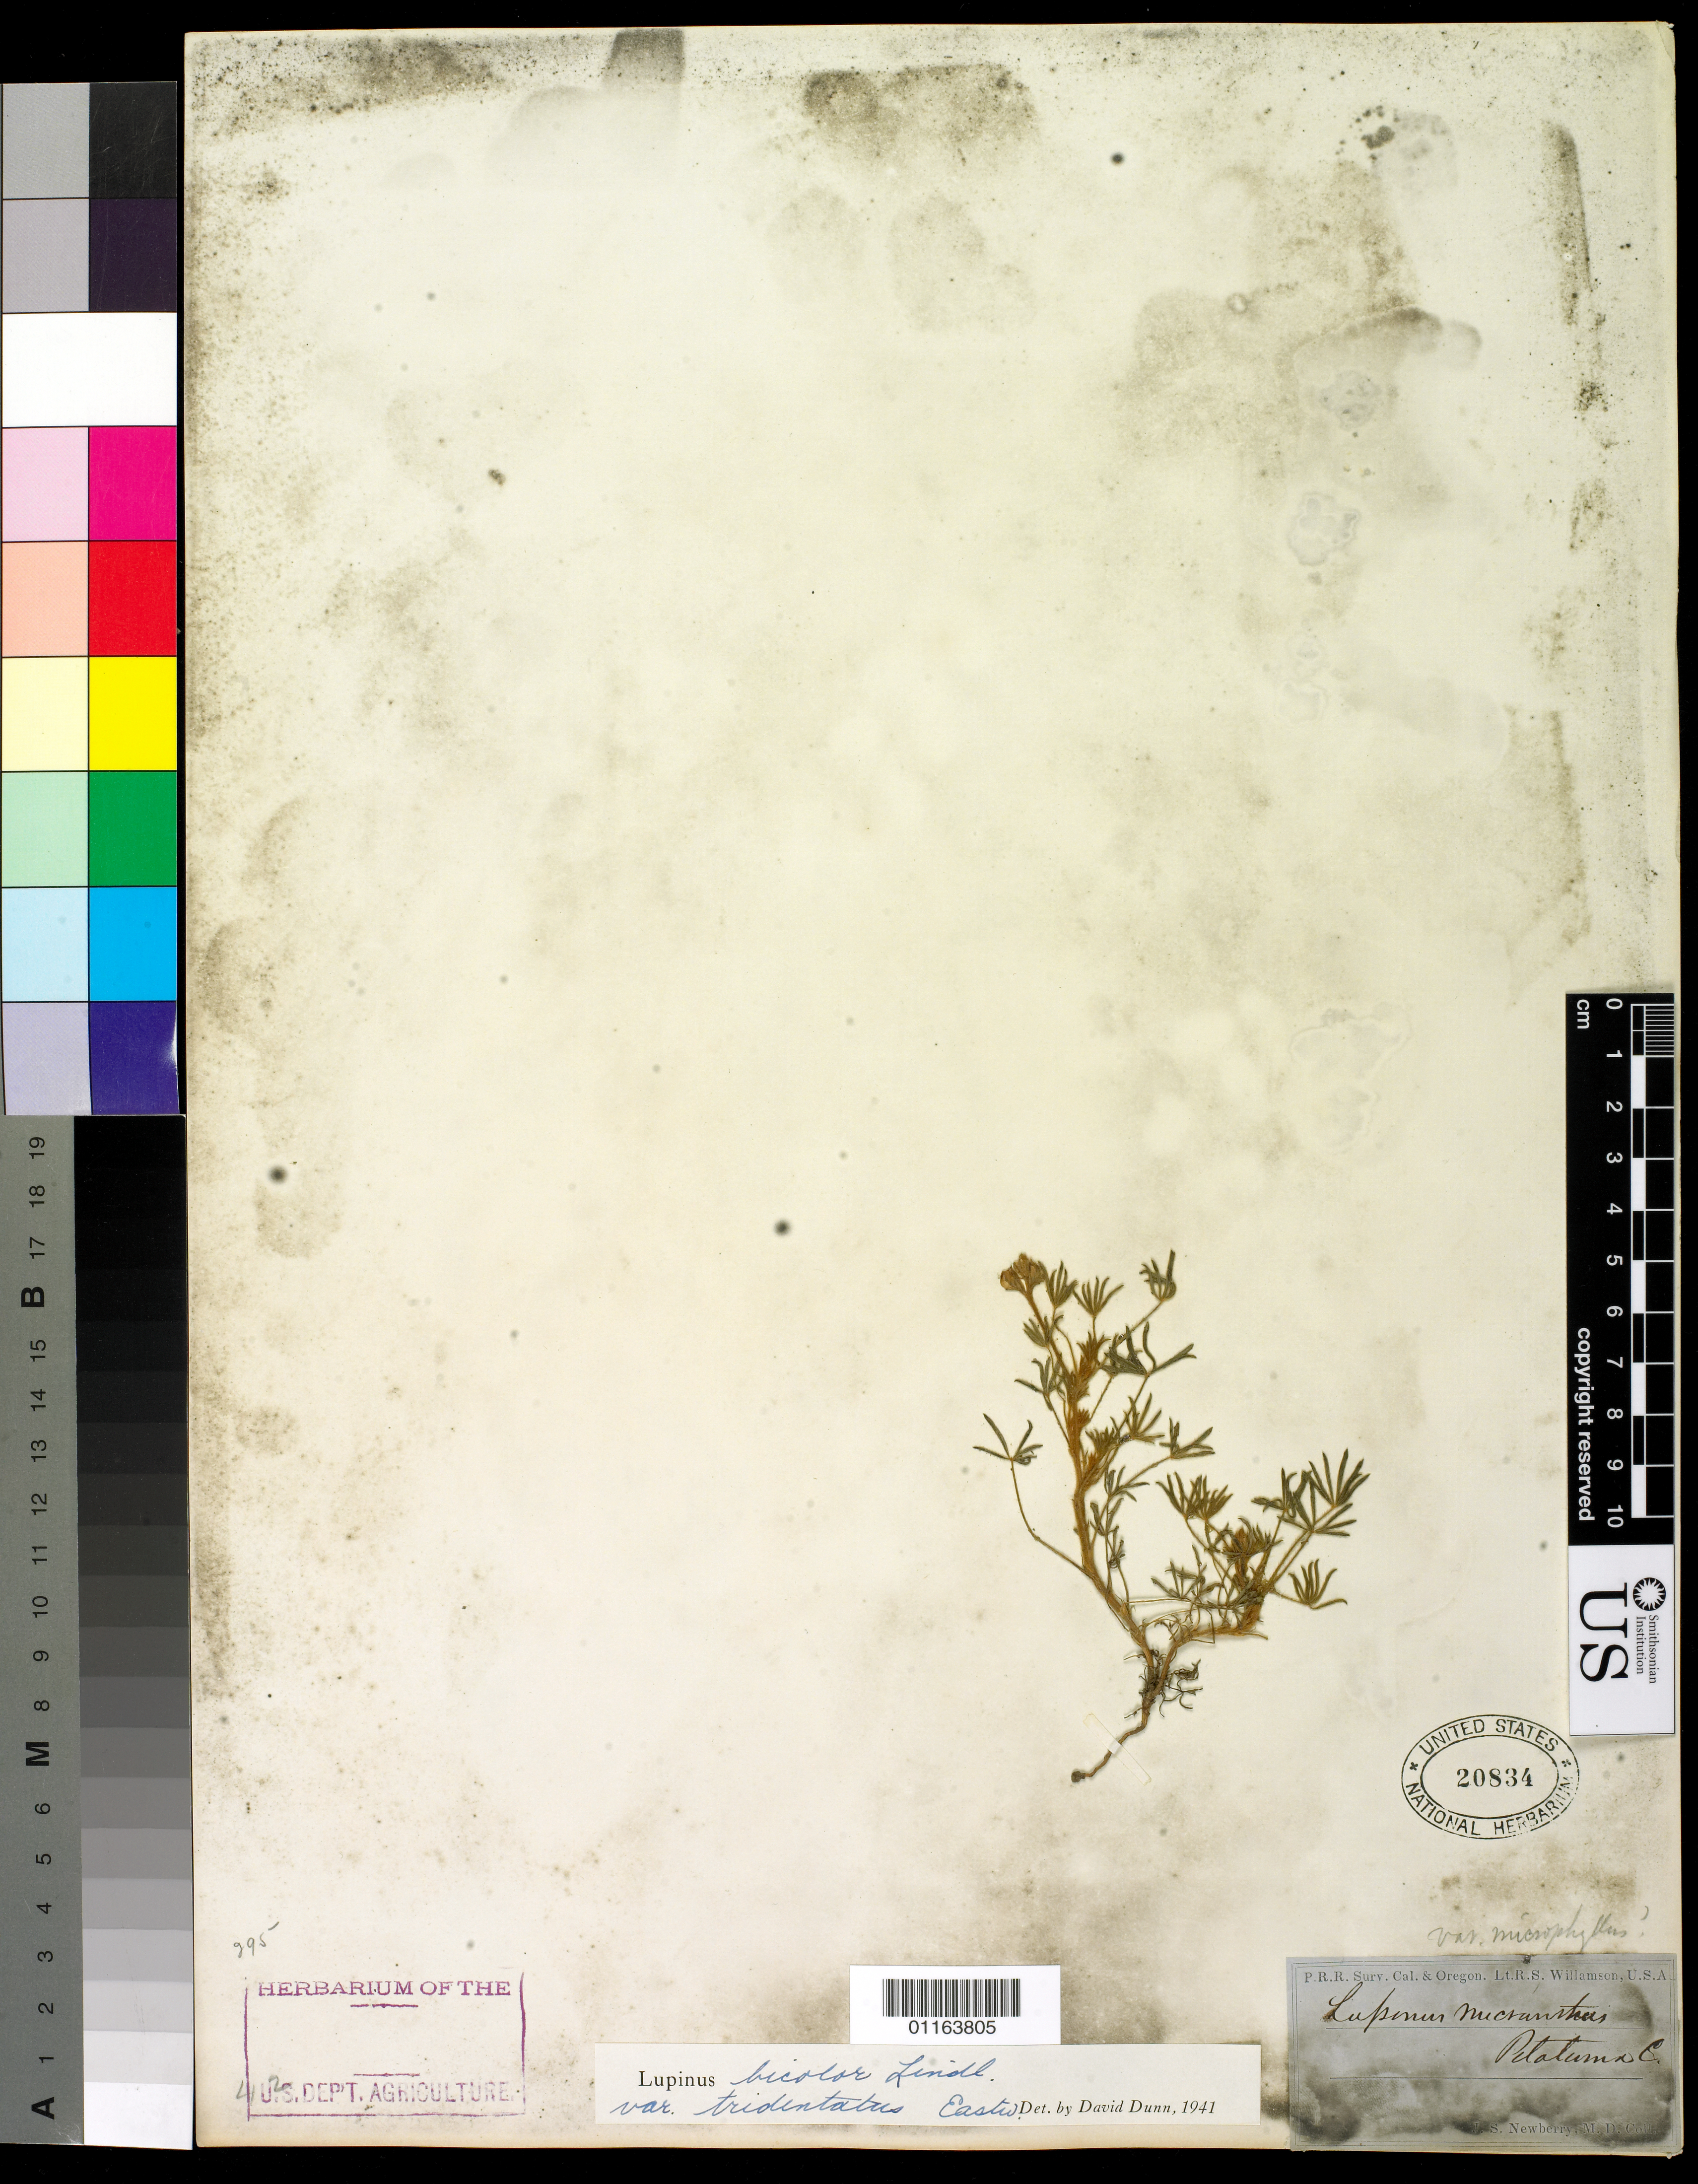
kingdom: Plantae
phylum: Tracheophyta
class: Magnoliopsida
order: Fabales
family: Fabaceae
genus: Lupinus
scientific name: Lupinus bicolor var. tridentatus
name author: Lindl.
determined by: Dunn, D.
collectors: J. S. Newberry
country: United States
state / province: California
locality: Petaluma.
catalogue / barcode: US 20834